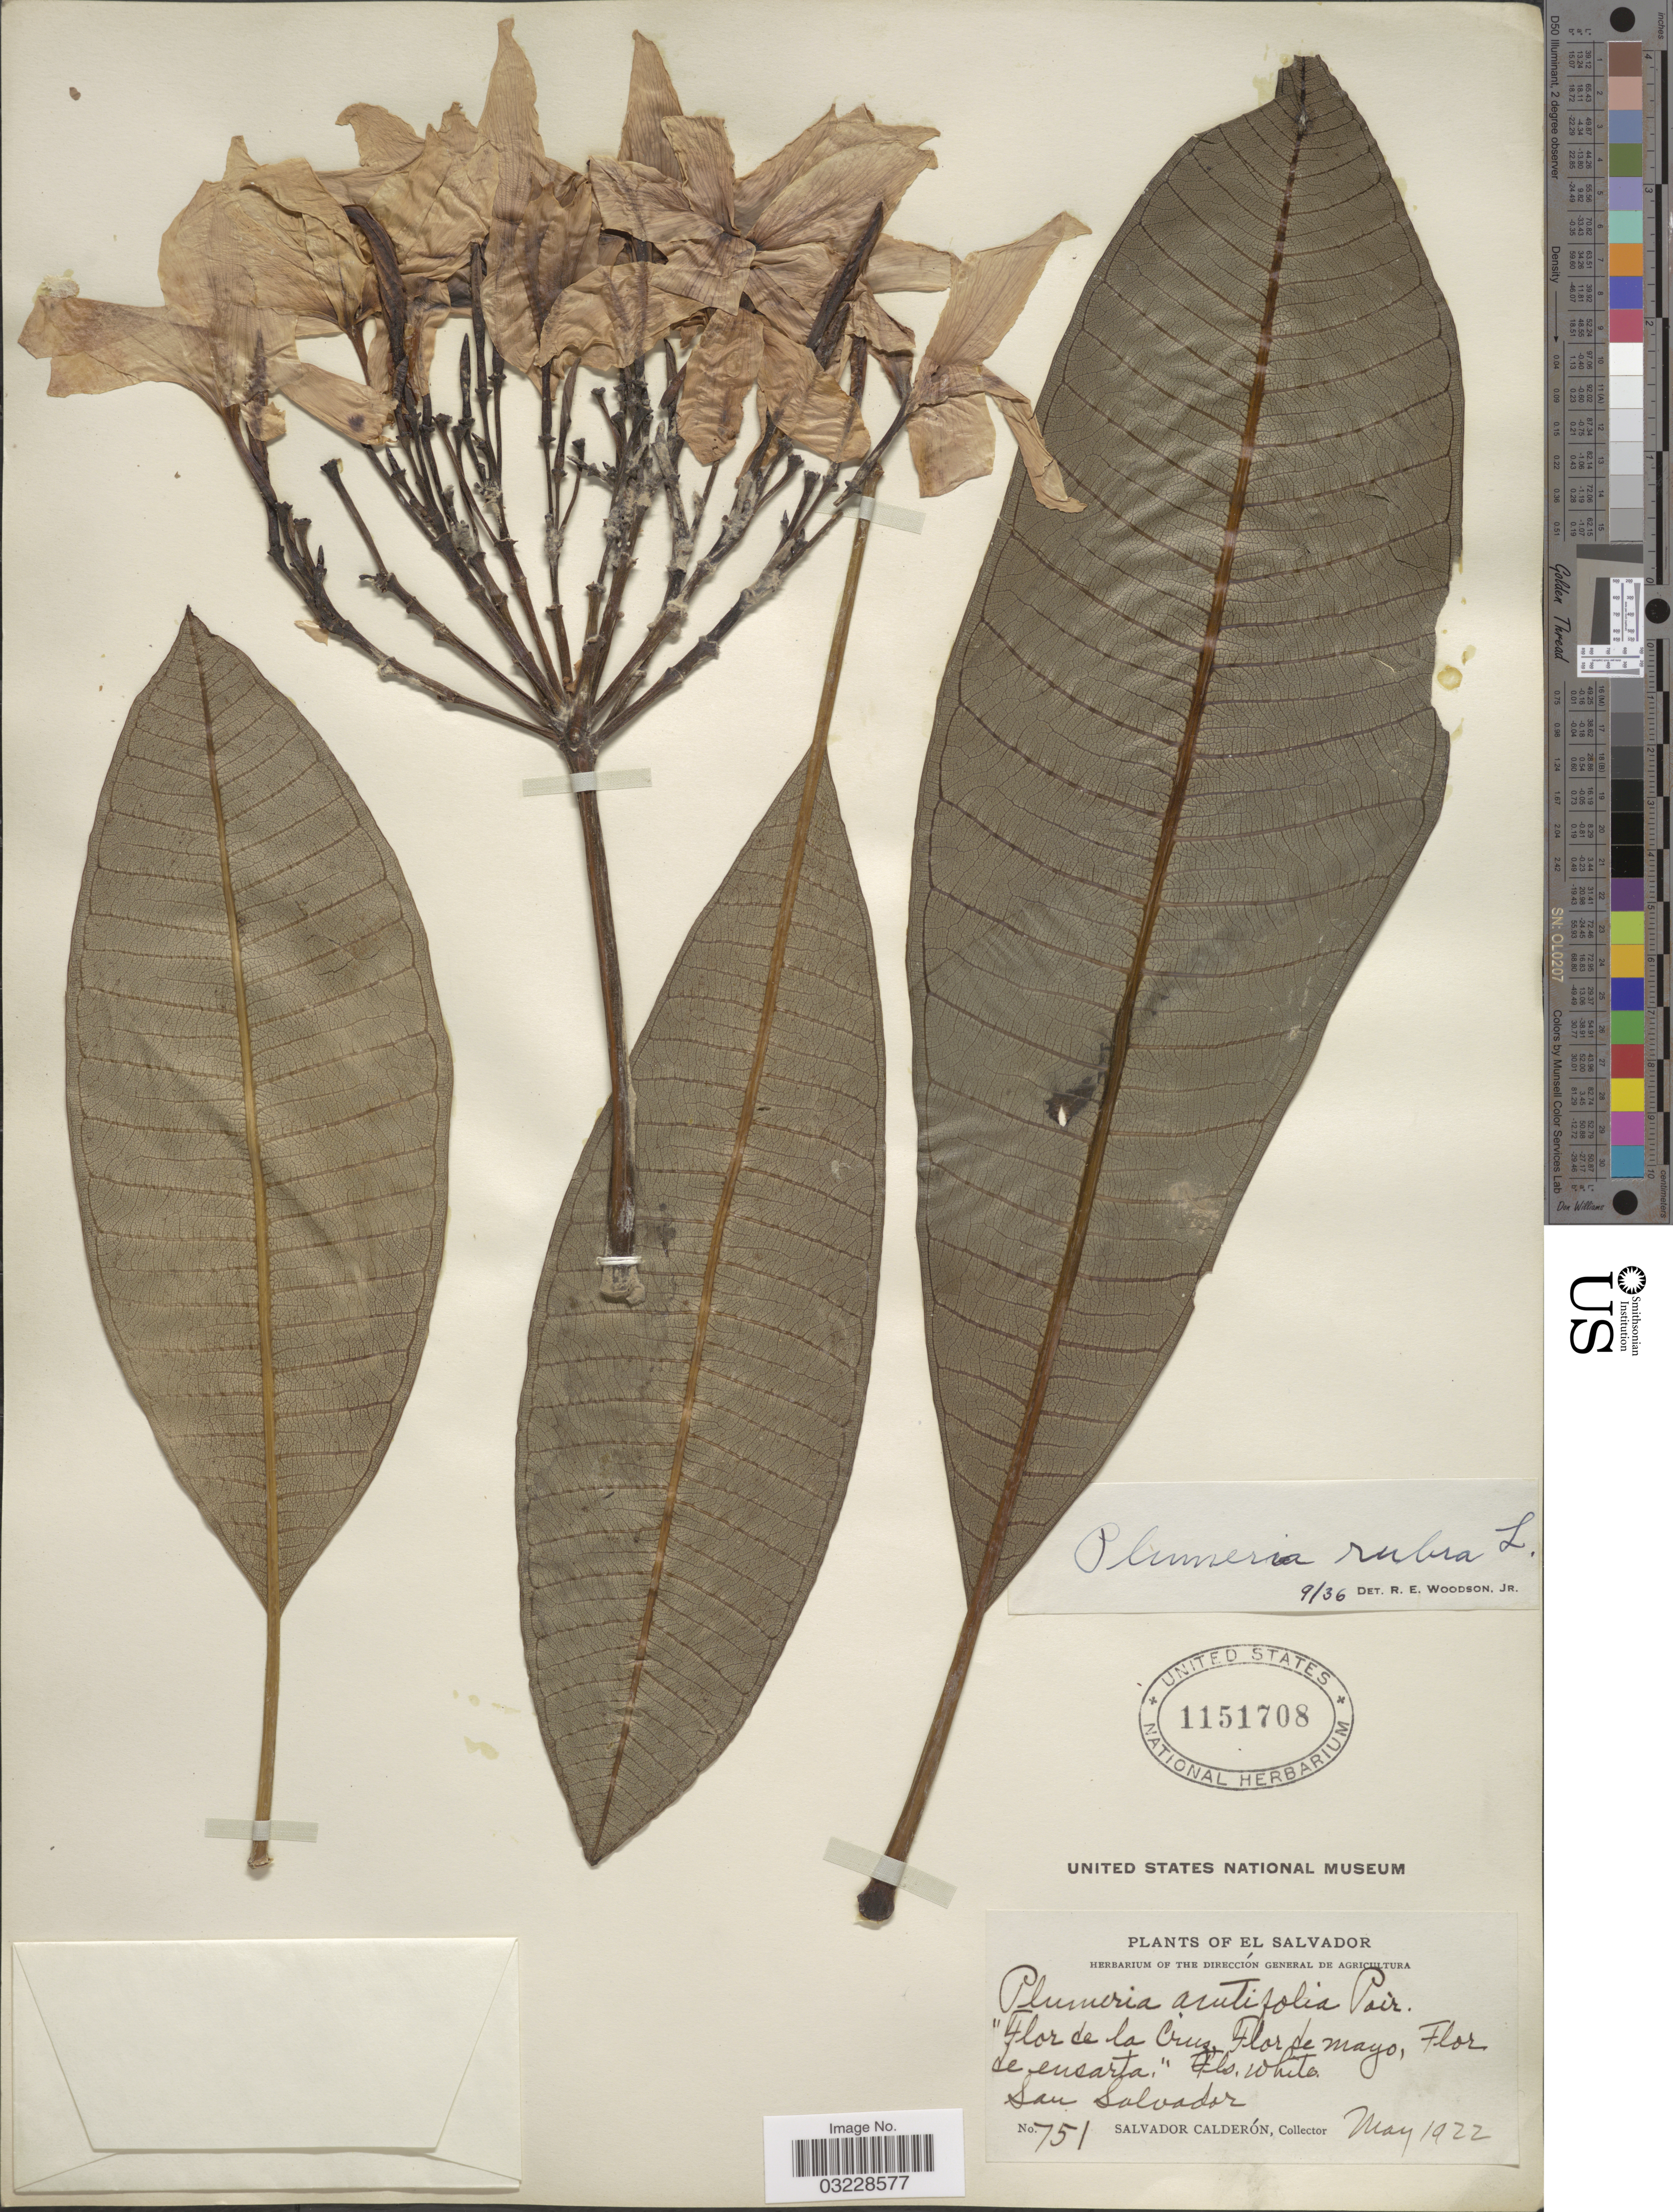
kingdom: Plantae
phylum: Tracheophyta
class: Magnoliopsida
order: Gentianales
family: Apocynaceae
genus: Plumeria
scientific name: Plumeria rubra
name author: L.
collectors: S. Calderón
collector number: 751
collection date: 1922-05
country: El Salvador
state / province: San Salvador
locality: Flor de la Cruz, Flor de Mayo, Flor de ensarta.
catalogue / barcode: US 1151708